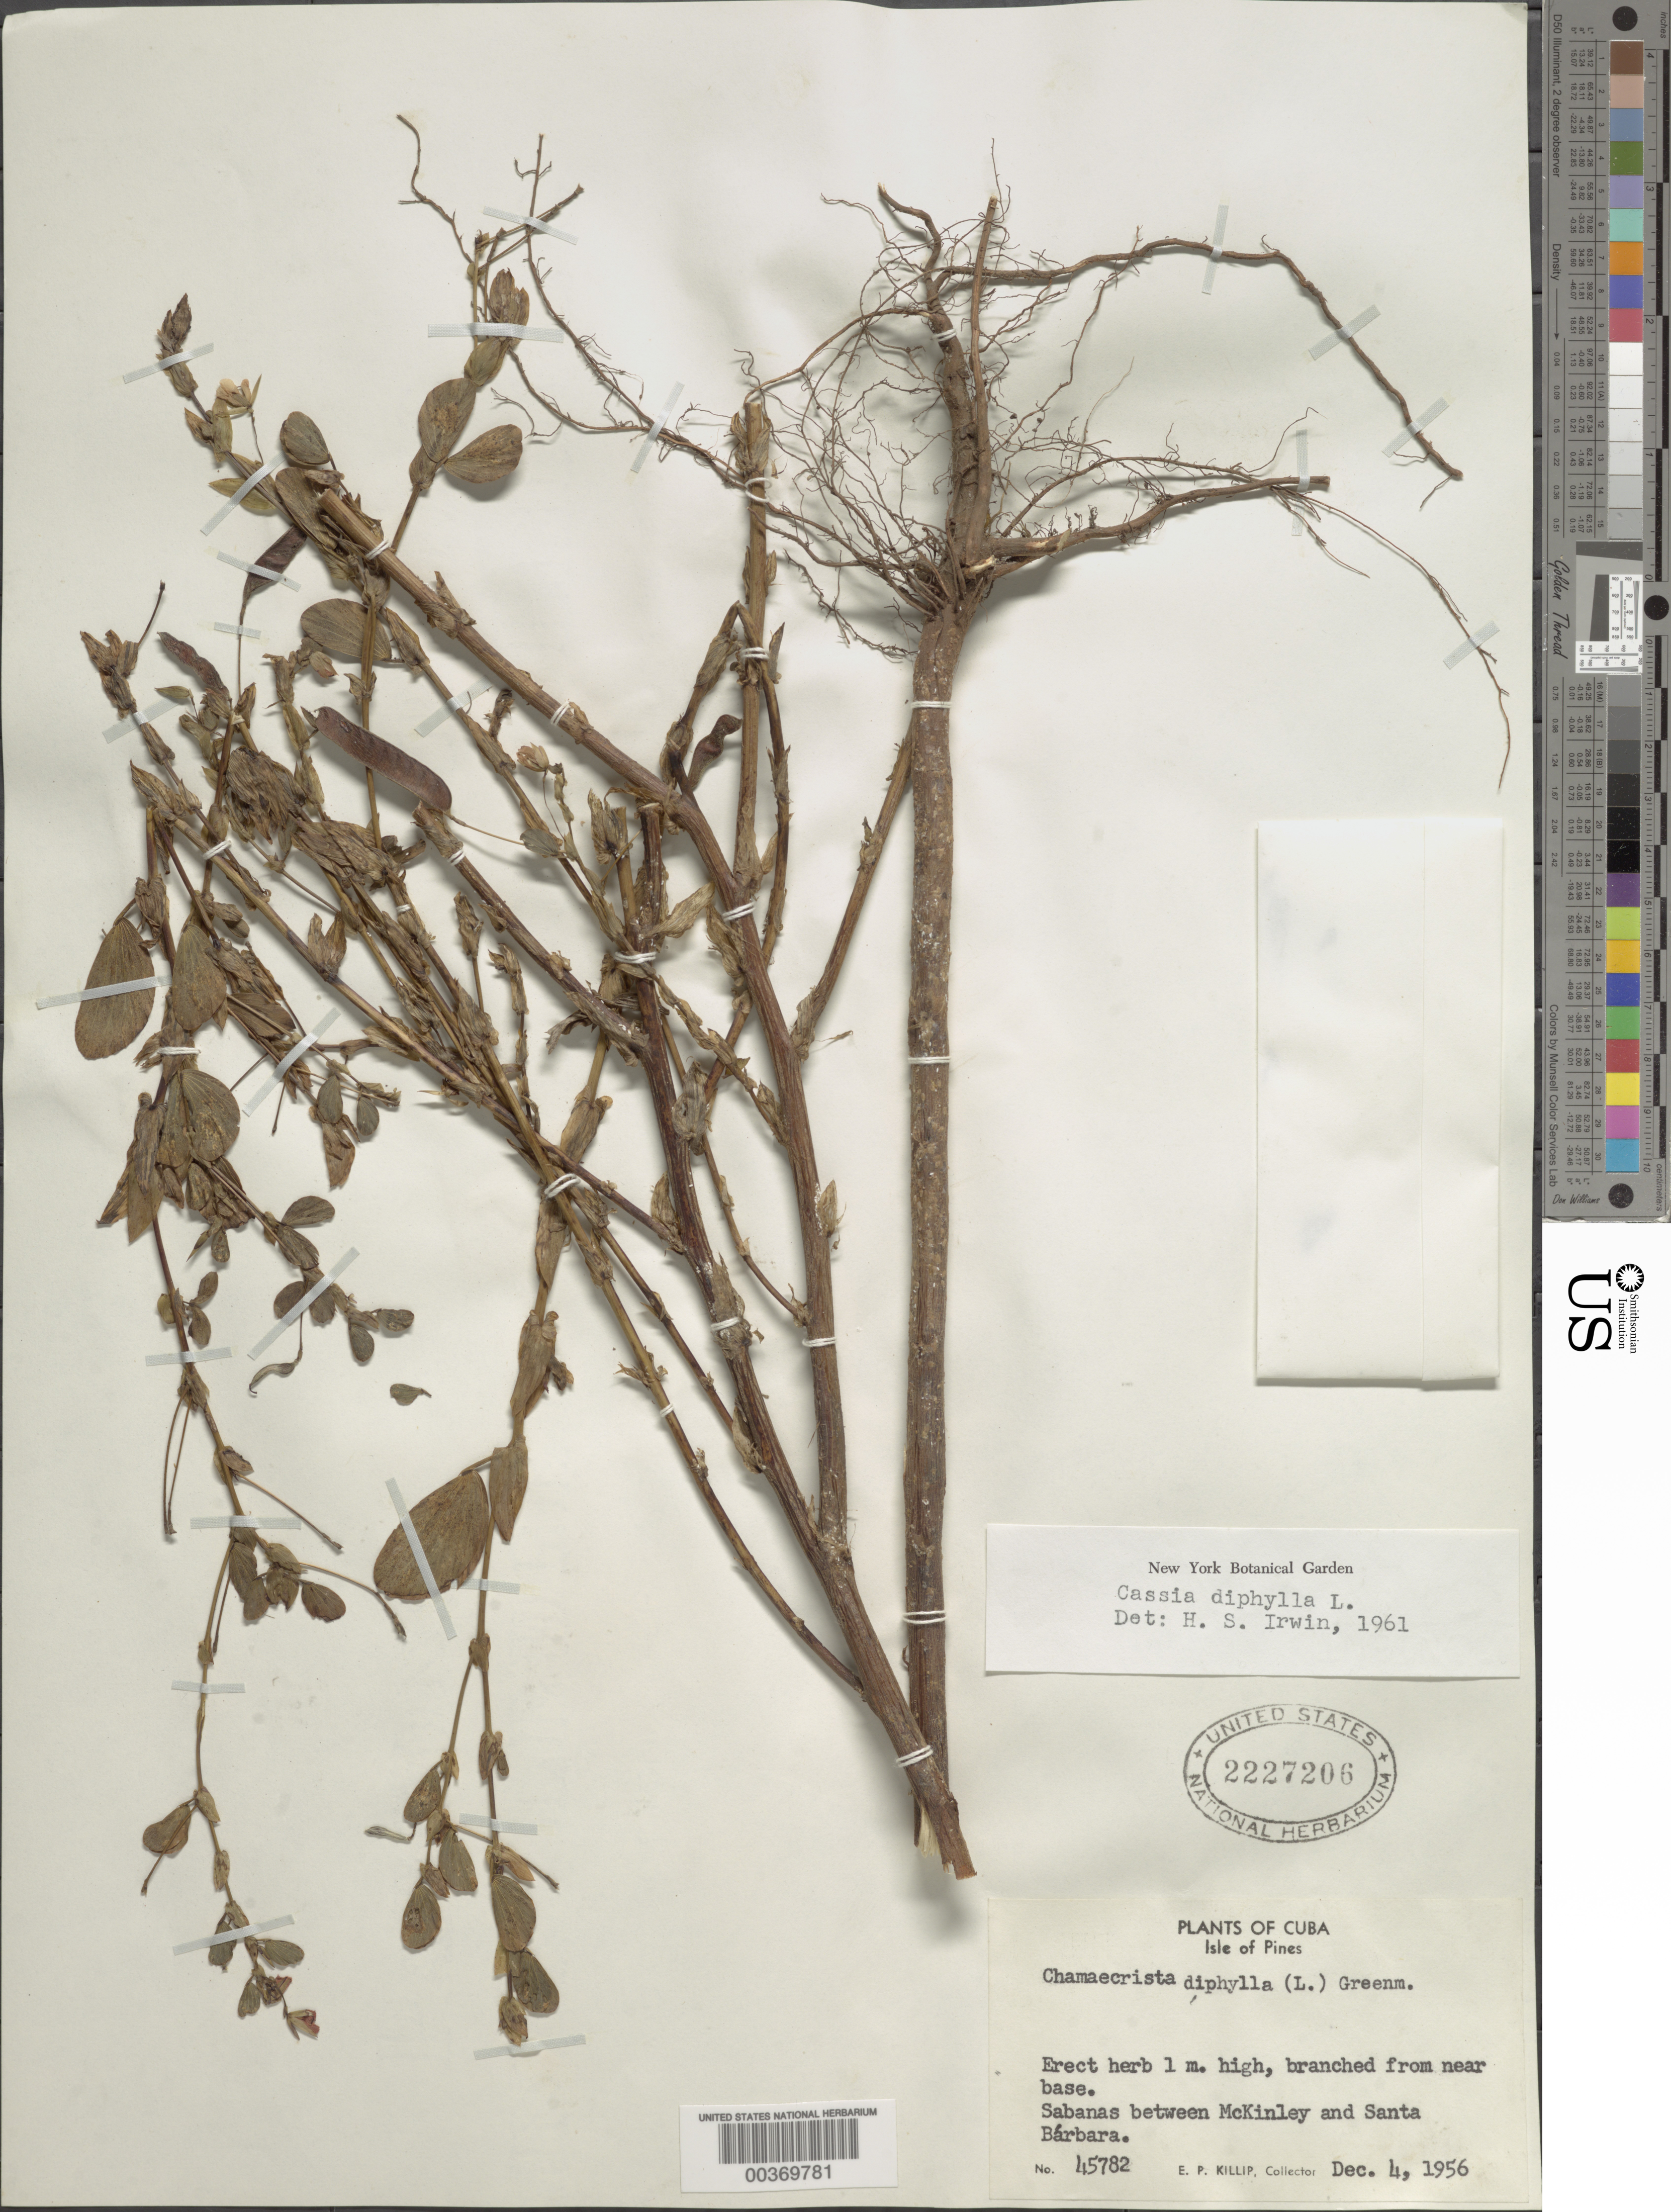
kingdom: Plantae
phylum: Tracheophyta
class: Magnoliopsida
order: Fabales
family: Fabaceae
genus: Chamaecrista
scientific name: Chamaecrista diphylla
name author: (L.) Greene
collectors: E. P. Killip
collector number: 45782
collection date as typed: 04 Dec 1956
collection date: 1956-12-04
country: Cuba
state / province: Isla de La Juventud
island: Isla de La Juventud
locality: Between mckinley and santa barbara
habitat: Sabanas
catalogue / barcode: US 2227206